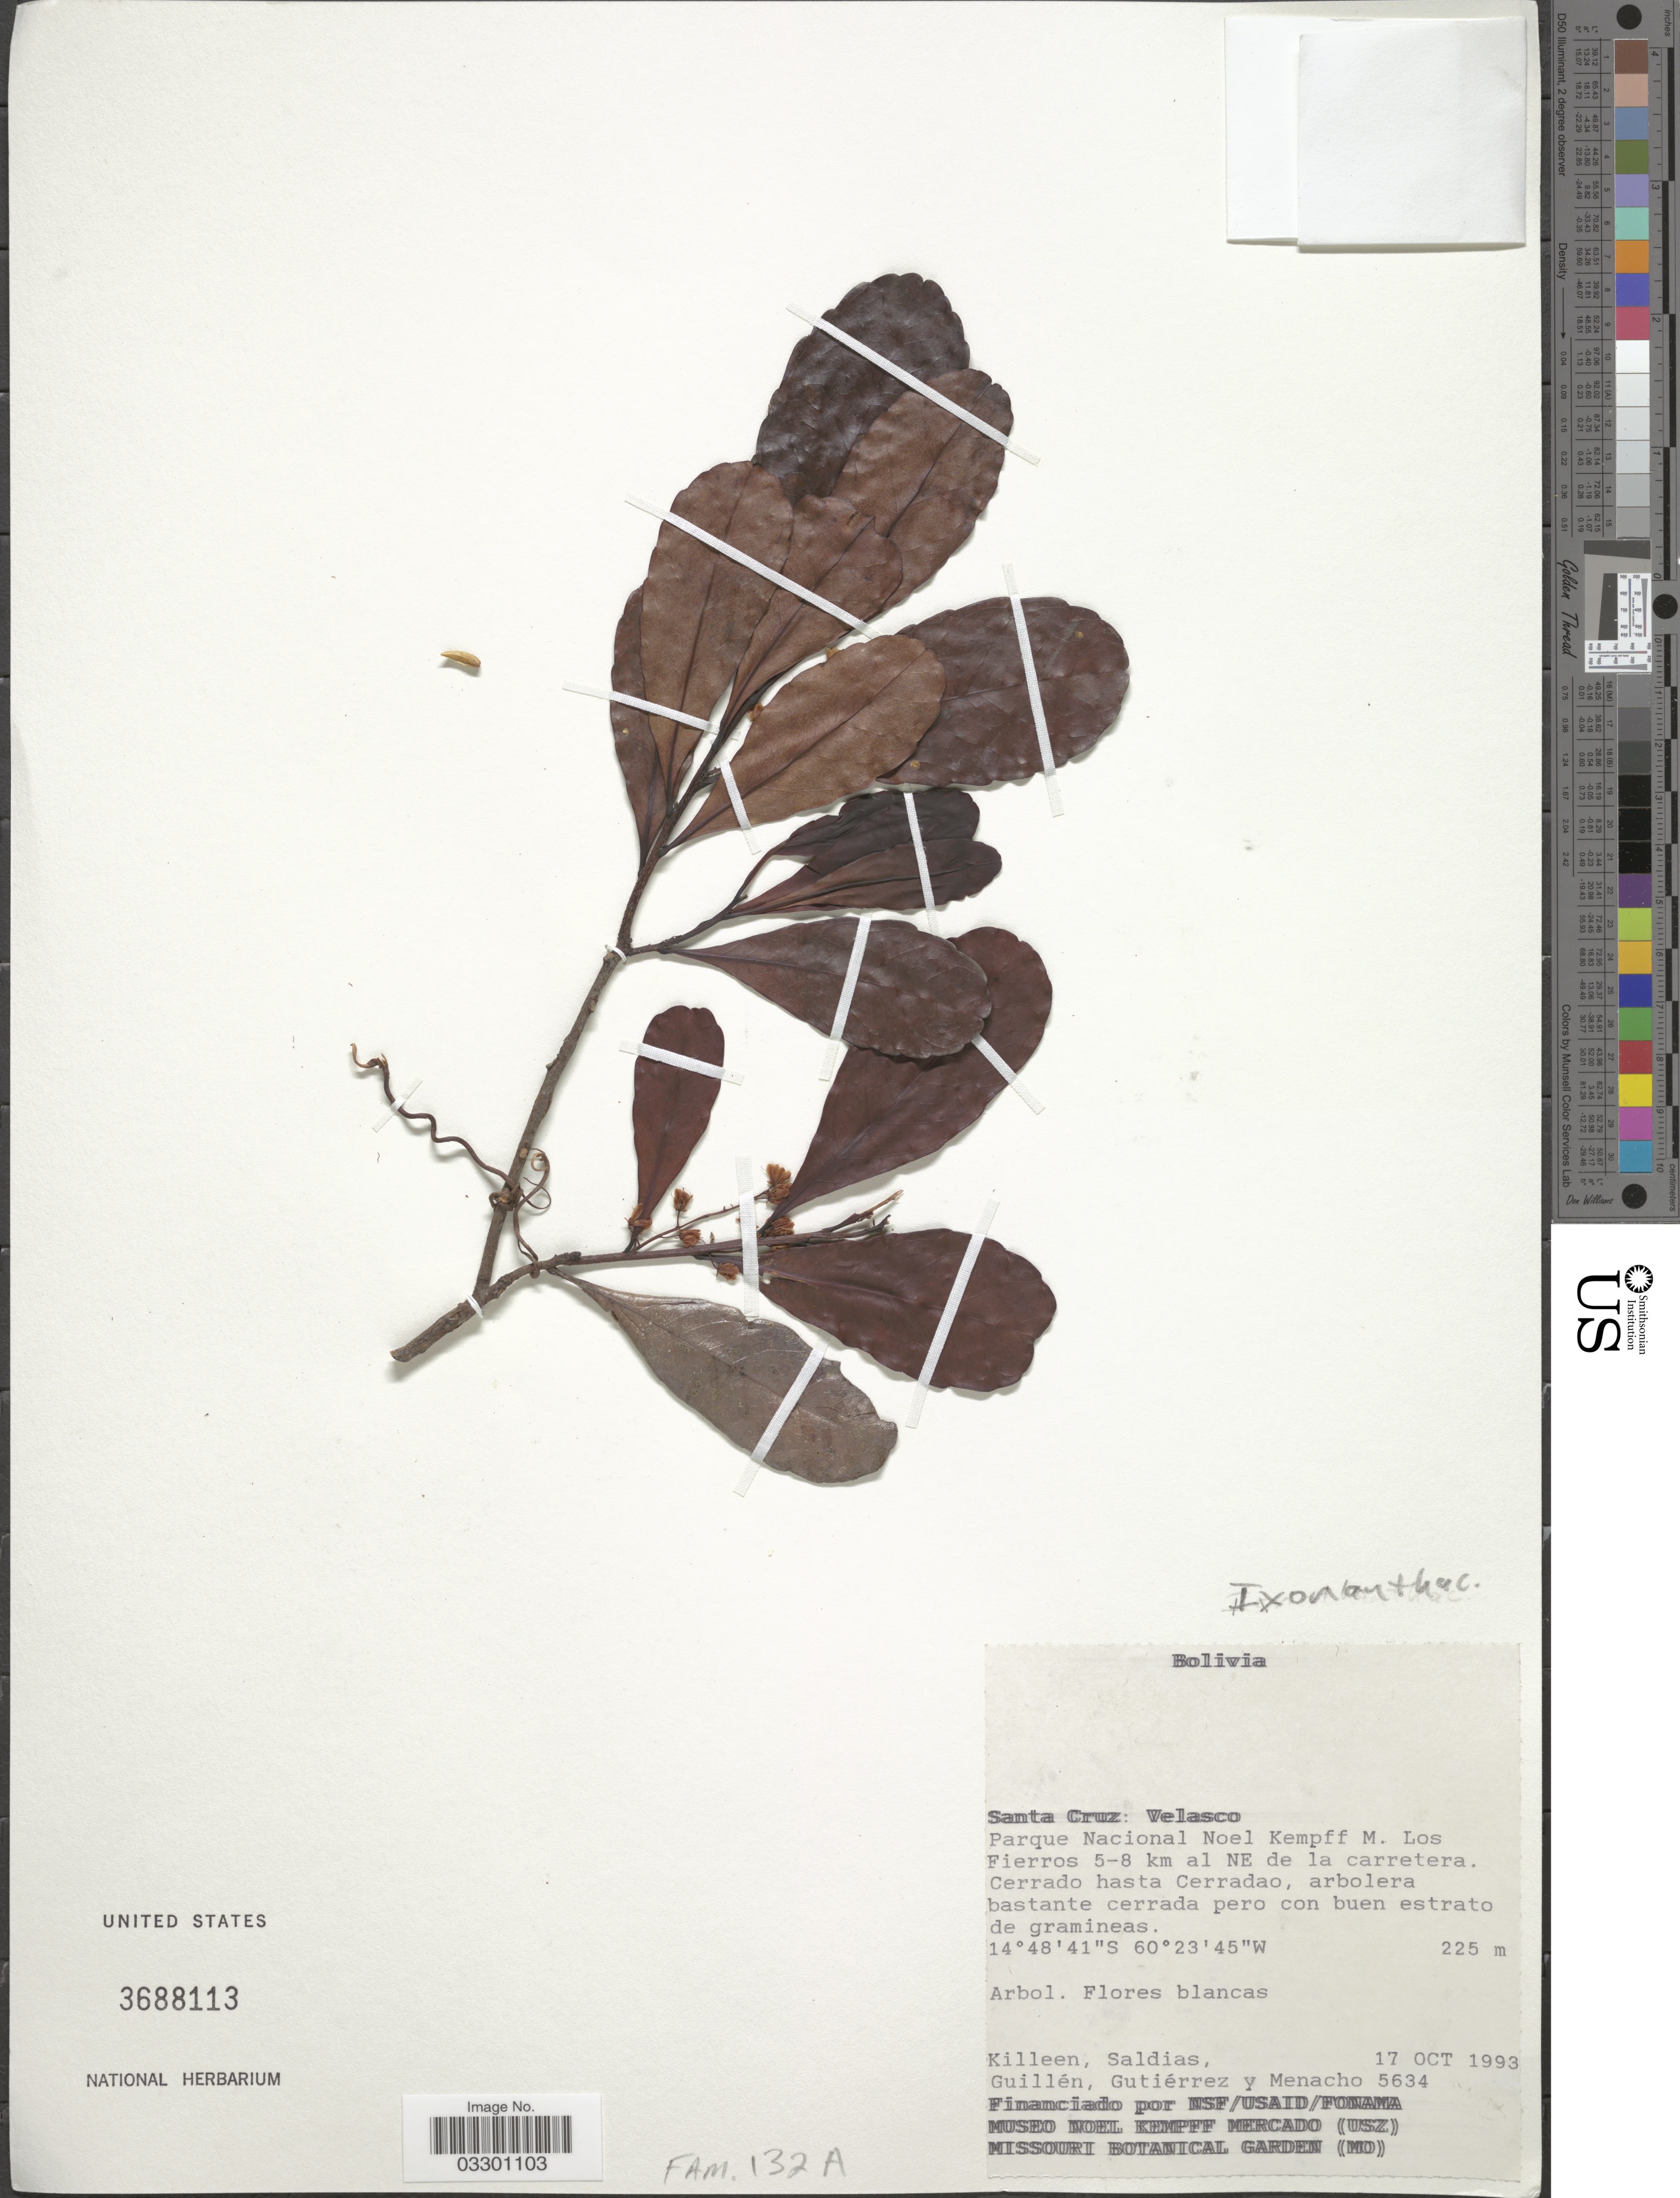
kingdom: Plantae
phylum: Tracheophyta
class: Magnoliopsida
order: Malpighiales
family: Ixonanthaceae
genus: Ochthocosmus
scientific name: Ochthocosmus sp.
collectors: Killeen, --, -. Saldias, -- Guillen, -. Gutierrez & Menacho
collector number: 5634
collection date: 1993-10-17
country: Bolivia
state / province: Santa Cruz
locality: Welasco. Parque Nacional Noel Kempff M. Los Fierros 5-8 km al NE de la carreter. Cerrado hasta Cerradao.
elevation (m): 225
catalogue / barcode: US 3688113